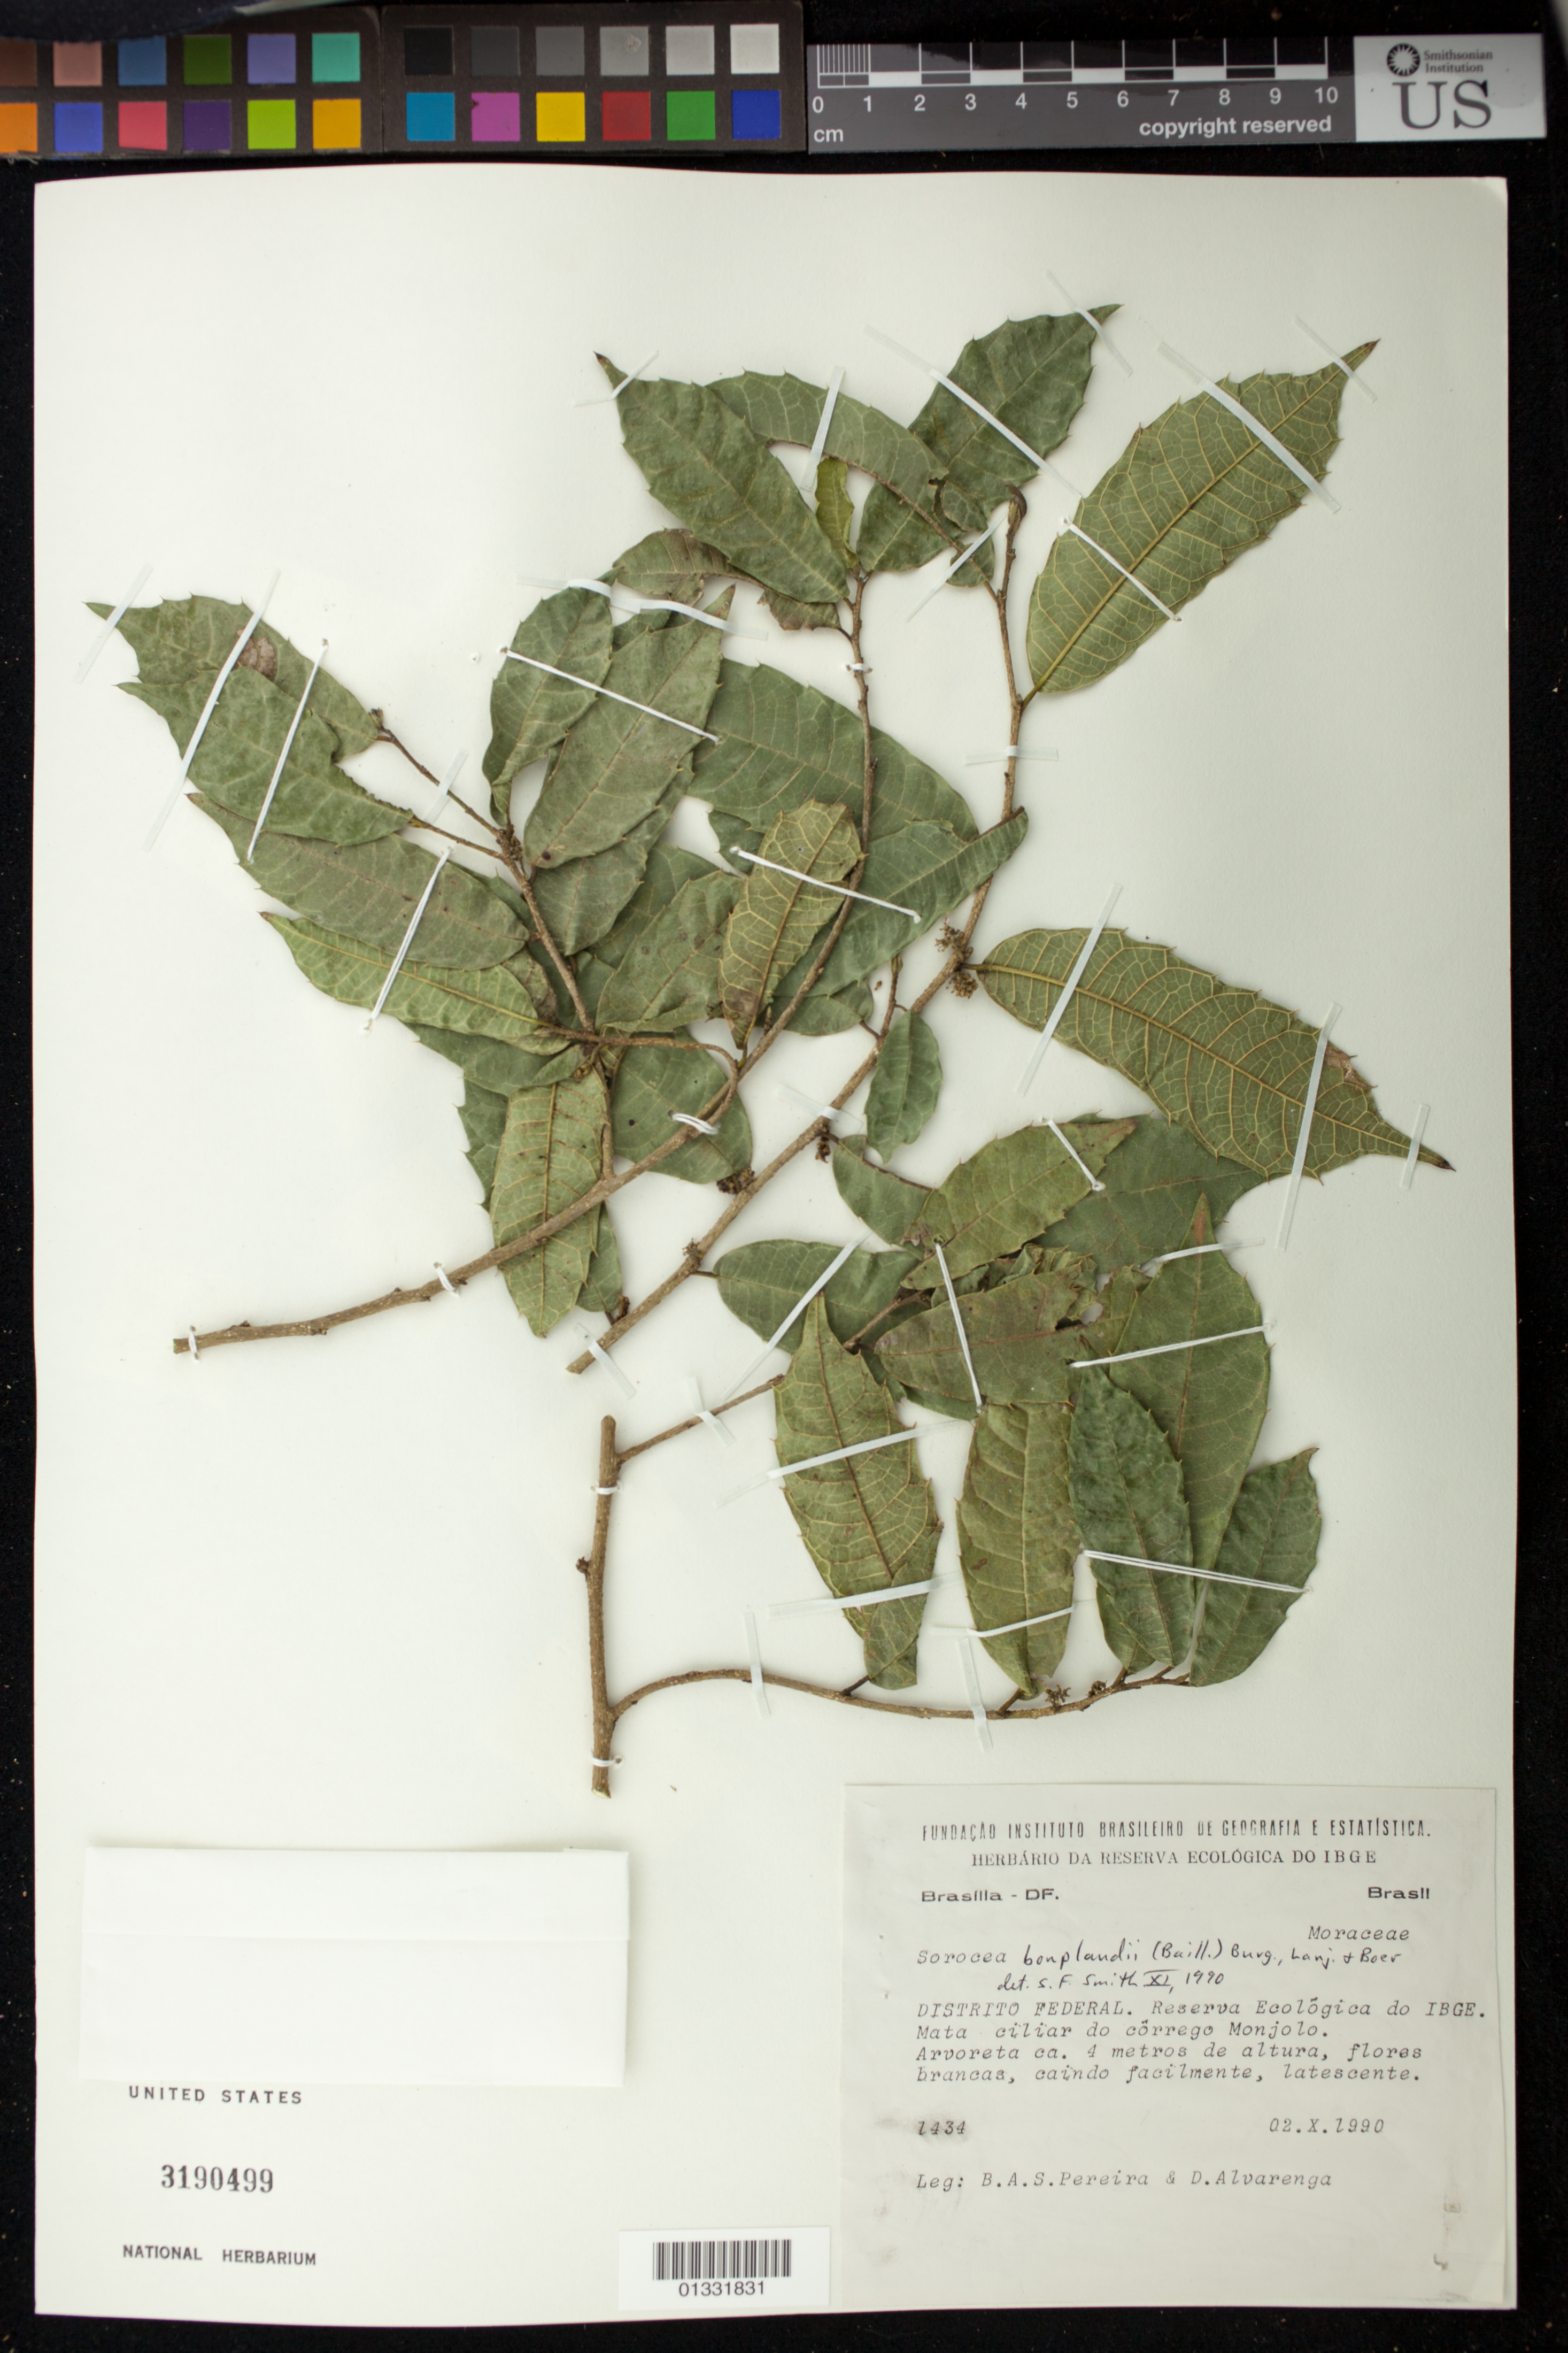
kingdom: Plantae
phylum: Tracheophyta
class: Magnoliopsida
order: Rosales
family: Moraceae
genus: Sorocea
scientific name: Sorocea bonplandii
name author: (Baill.) W.C. Burger et al.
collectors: B. A. S. Pereira & D. Alvarenga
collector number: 1434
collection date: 1990-10-02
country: Brazil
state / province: Distrito Federal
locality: Reserva Ecologica do IBGE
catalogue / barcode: US 3190499